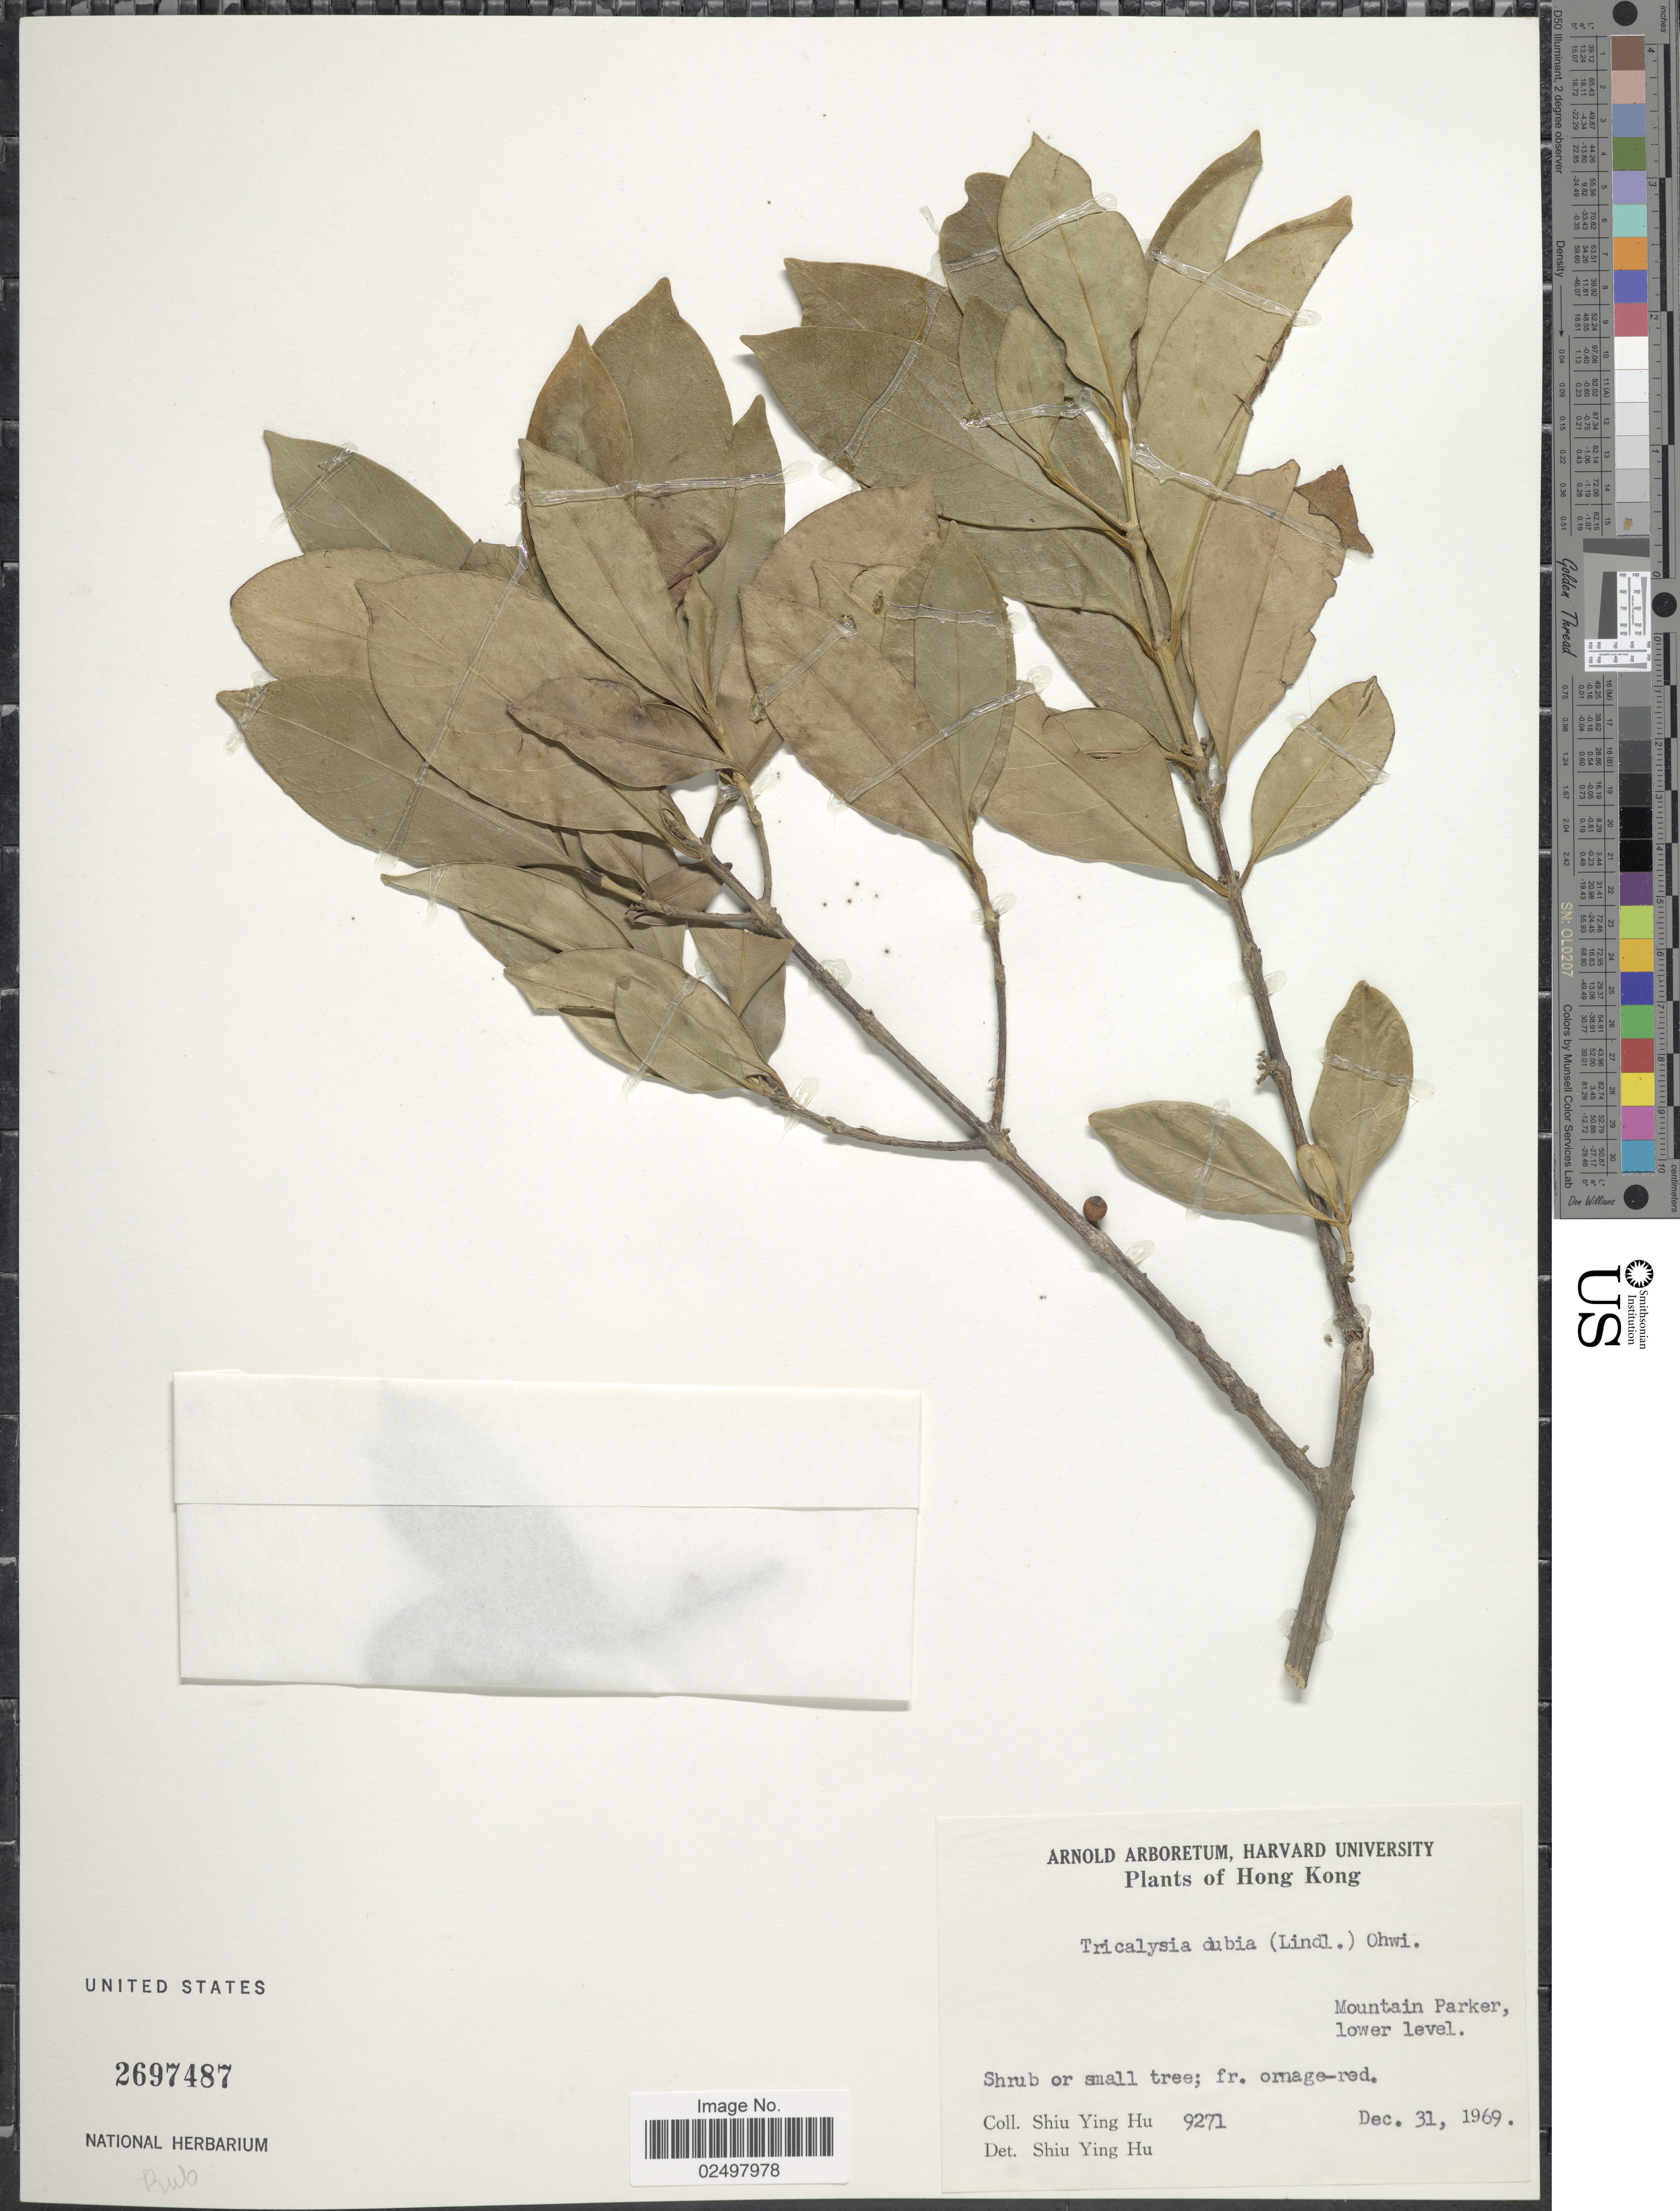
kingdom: Plantae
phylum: Tracheophyta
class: Magnoliopsida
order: Gentianales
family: Rubiaceae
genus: Tricalysia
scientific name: Tricalysia dubia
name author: (Lindl.) Ohwi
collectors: S. Y. Hu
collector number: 9271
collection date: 1969-12-31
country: China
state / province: Hong Kong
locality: Mountain Parker, lower level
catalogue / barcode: US 2697487